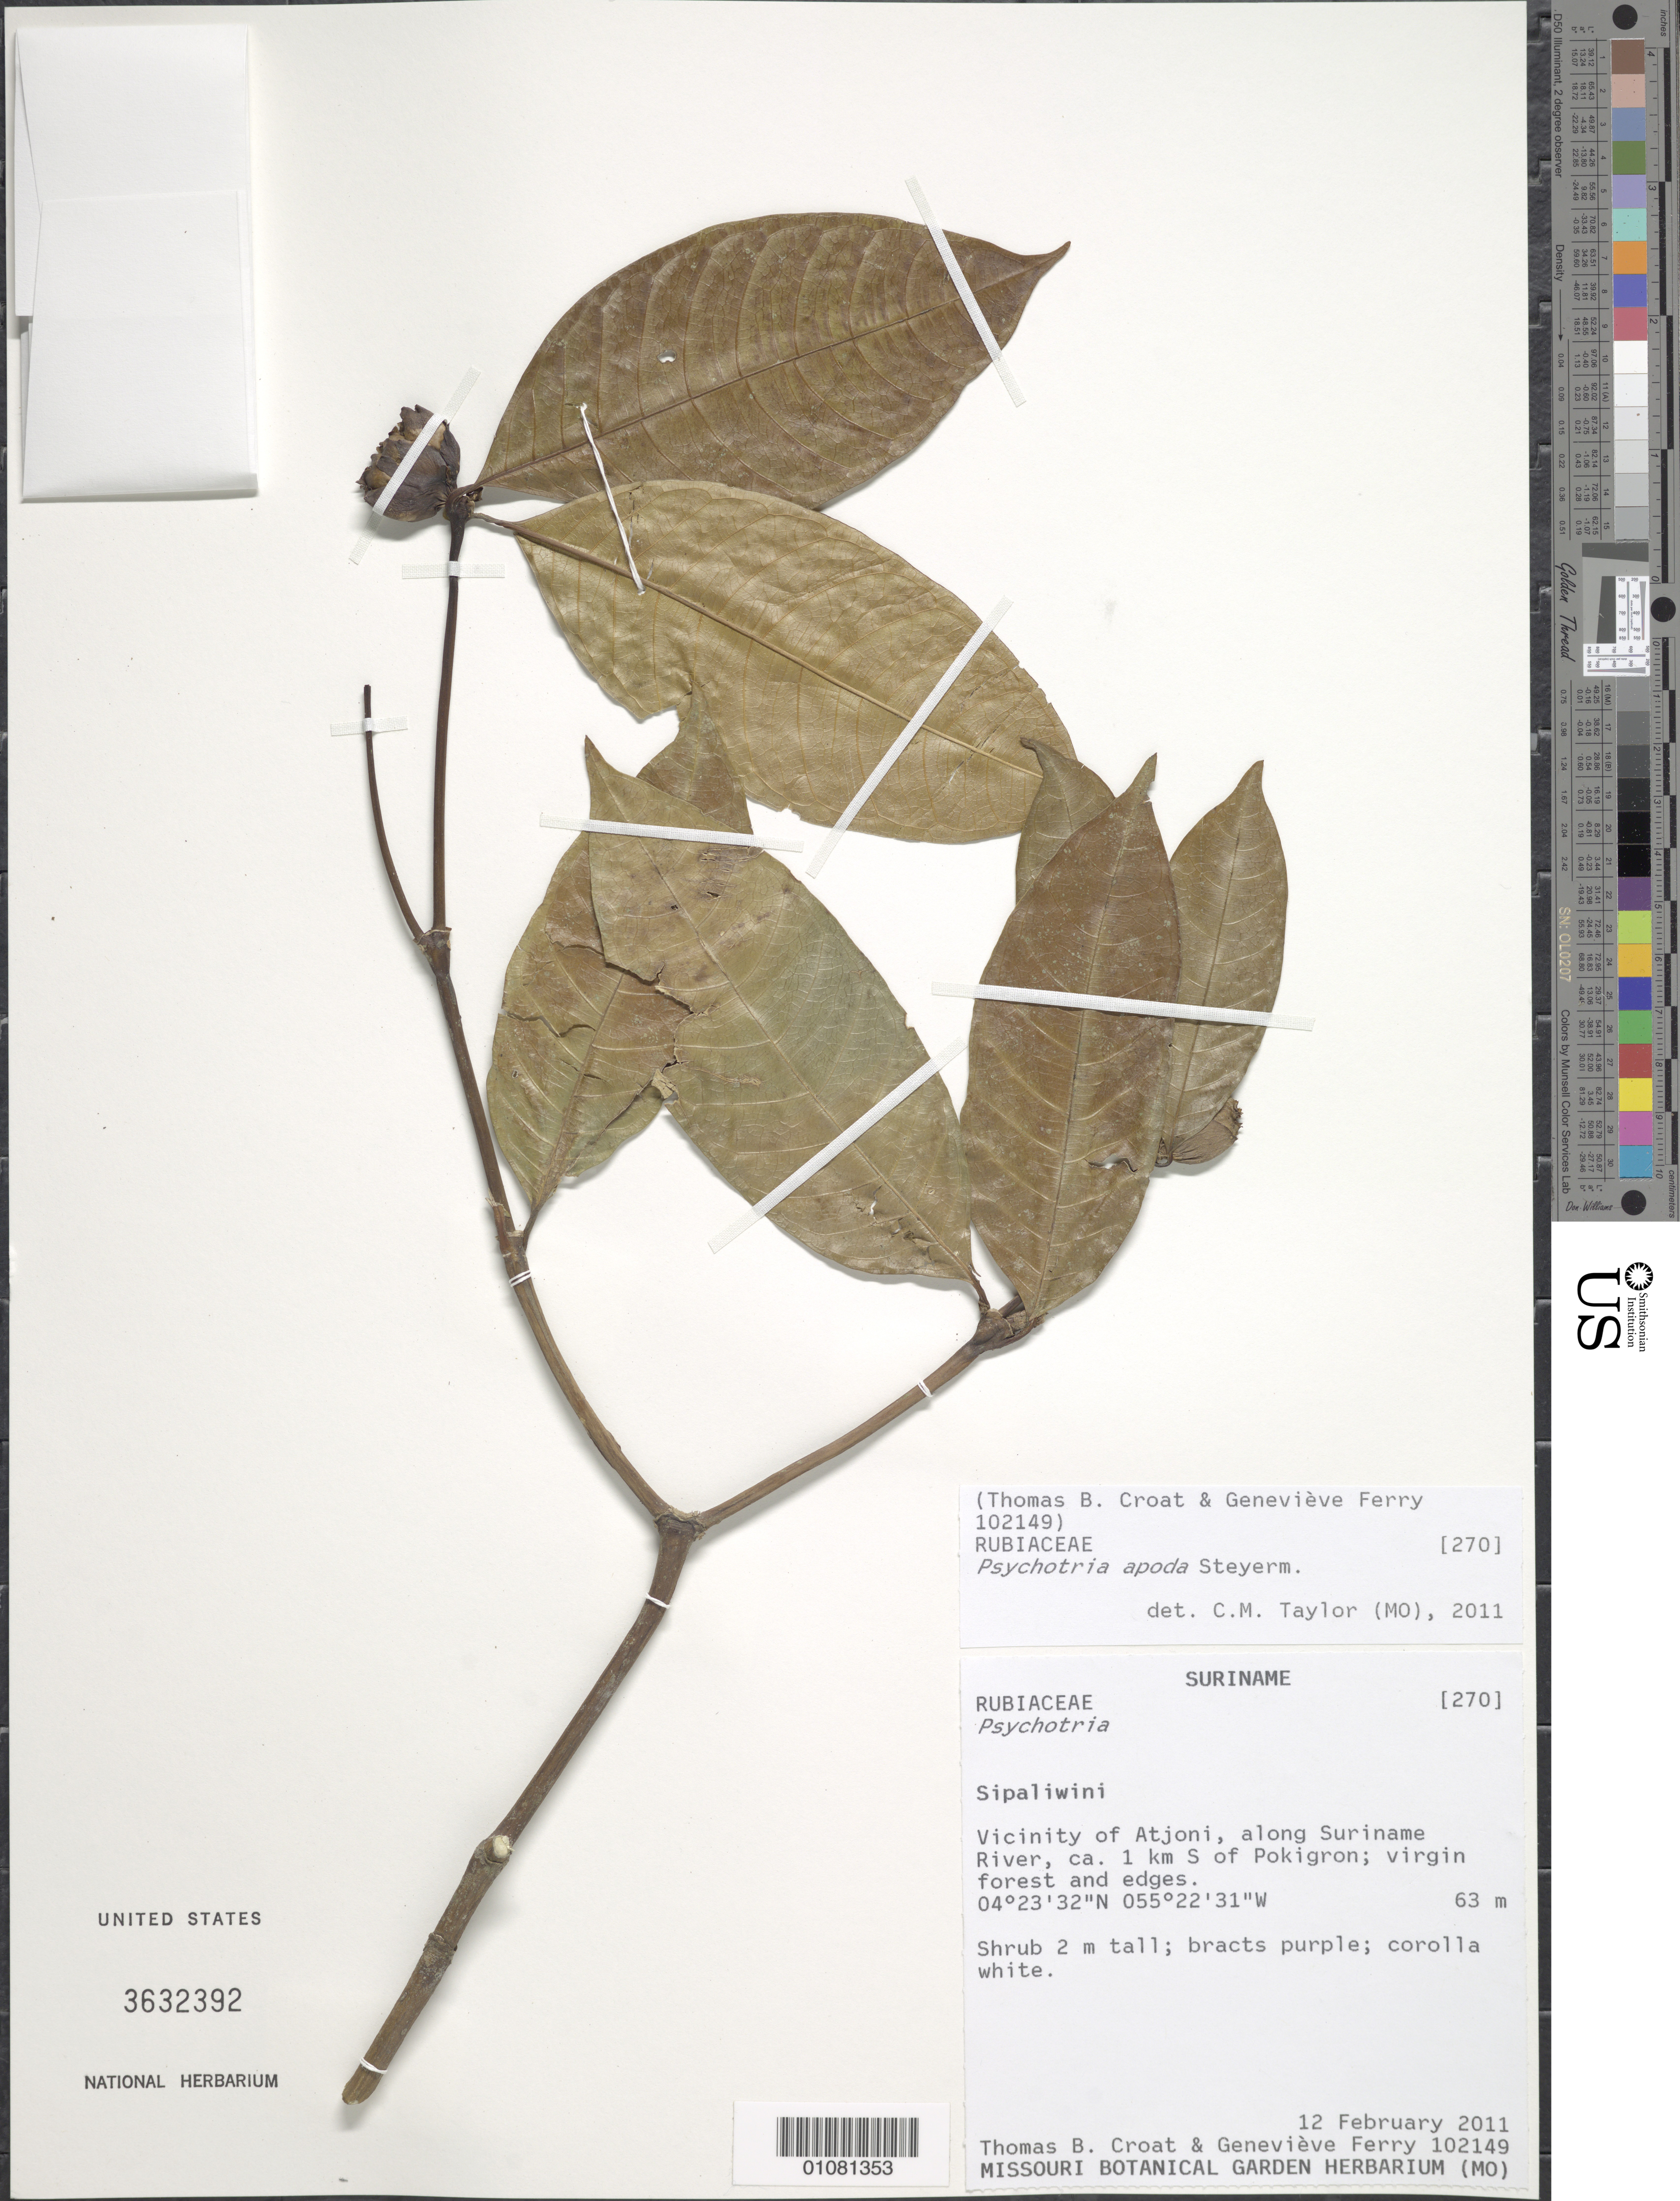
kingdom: Plantae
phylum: Tracheophyta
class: Magnoliopsida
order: Gentianales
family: Rubiaceae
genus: Palicourea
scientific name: Palicourea apoda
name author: (Steyerm.) Delprete & J.H. Kirkbr.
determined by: Kirkbride, J. H., Jr.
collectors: T. B. Croat & G. Ferry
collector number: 102149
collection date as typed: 12-Feb-11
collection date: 1911-02-12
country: Suriname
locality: Atjoni vic, along Suriname River, ca 1km S of Pokigron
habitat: Virgin forest and edges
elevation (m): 63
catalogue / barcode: US 3632392